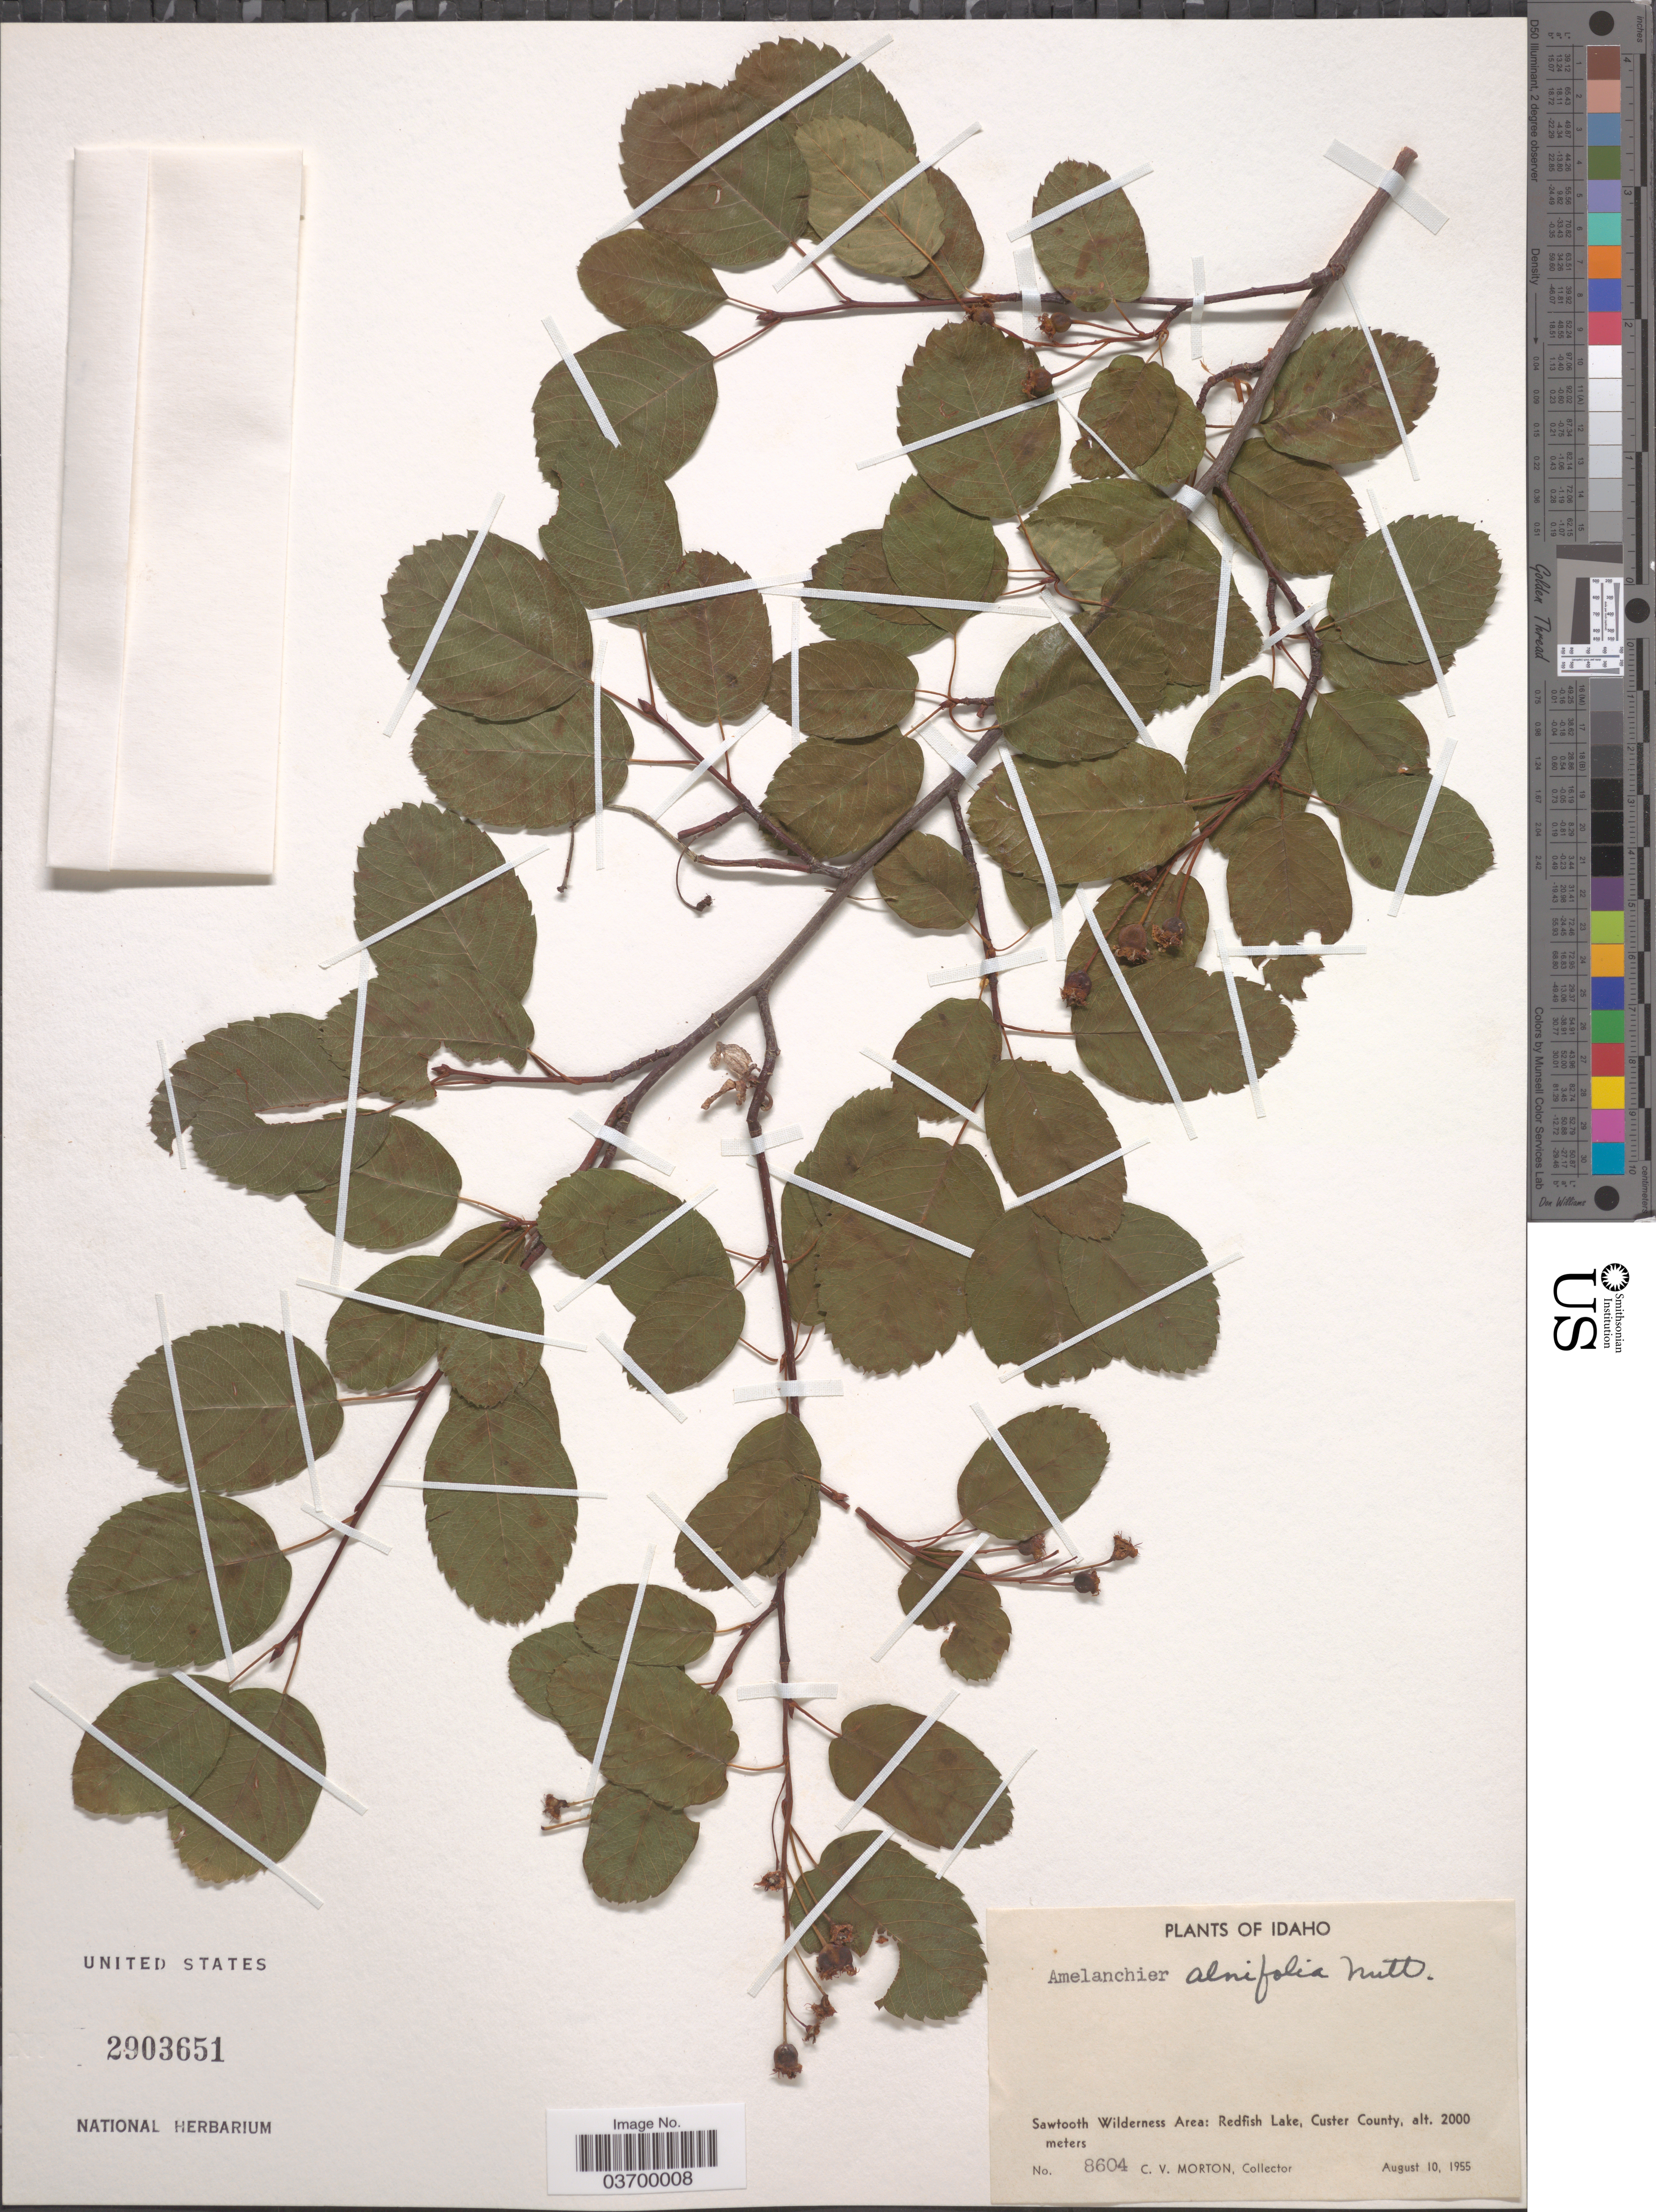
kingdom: Plantae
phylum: Tracheophyta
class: Magnoliopsida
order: Rosales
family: Rosaceae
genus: Amelanchier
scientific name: Amelanchier alnifolia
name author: (Nutt.) Nutt. ex M. Roem.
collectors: C. V. Morton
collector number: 8604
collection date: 1955-08-10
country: United States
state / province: Idaho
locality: Sawtooth Wilderness Area: Redfish Lake, Custer County.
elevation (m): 2000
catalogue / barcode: US 2903651